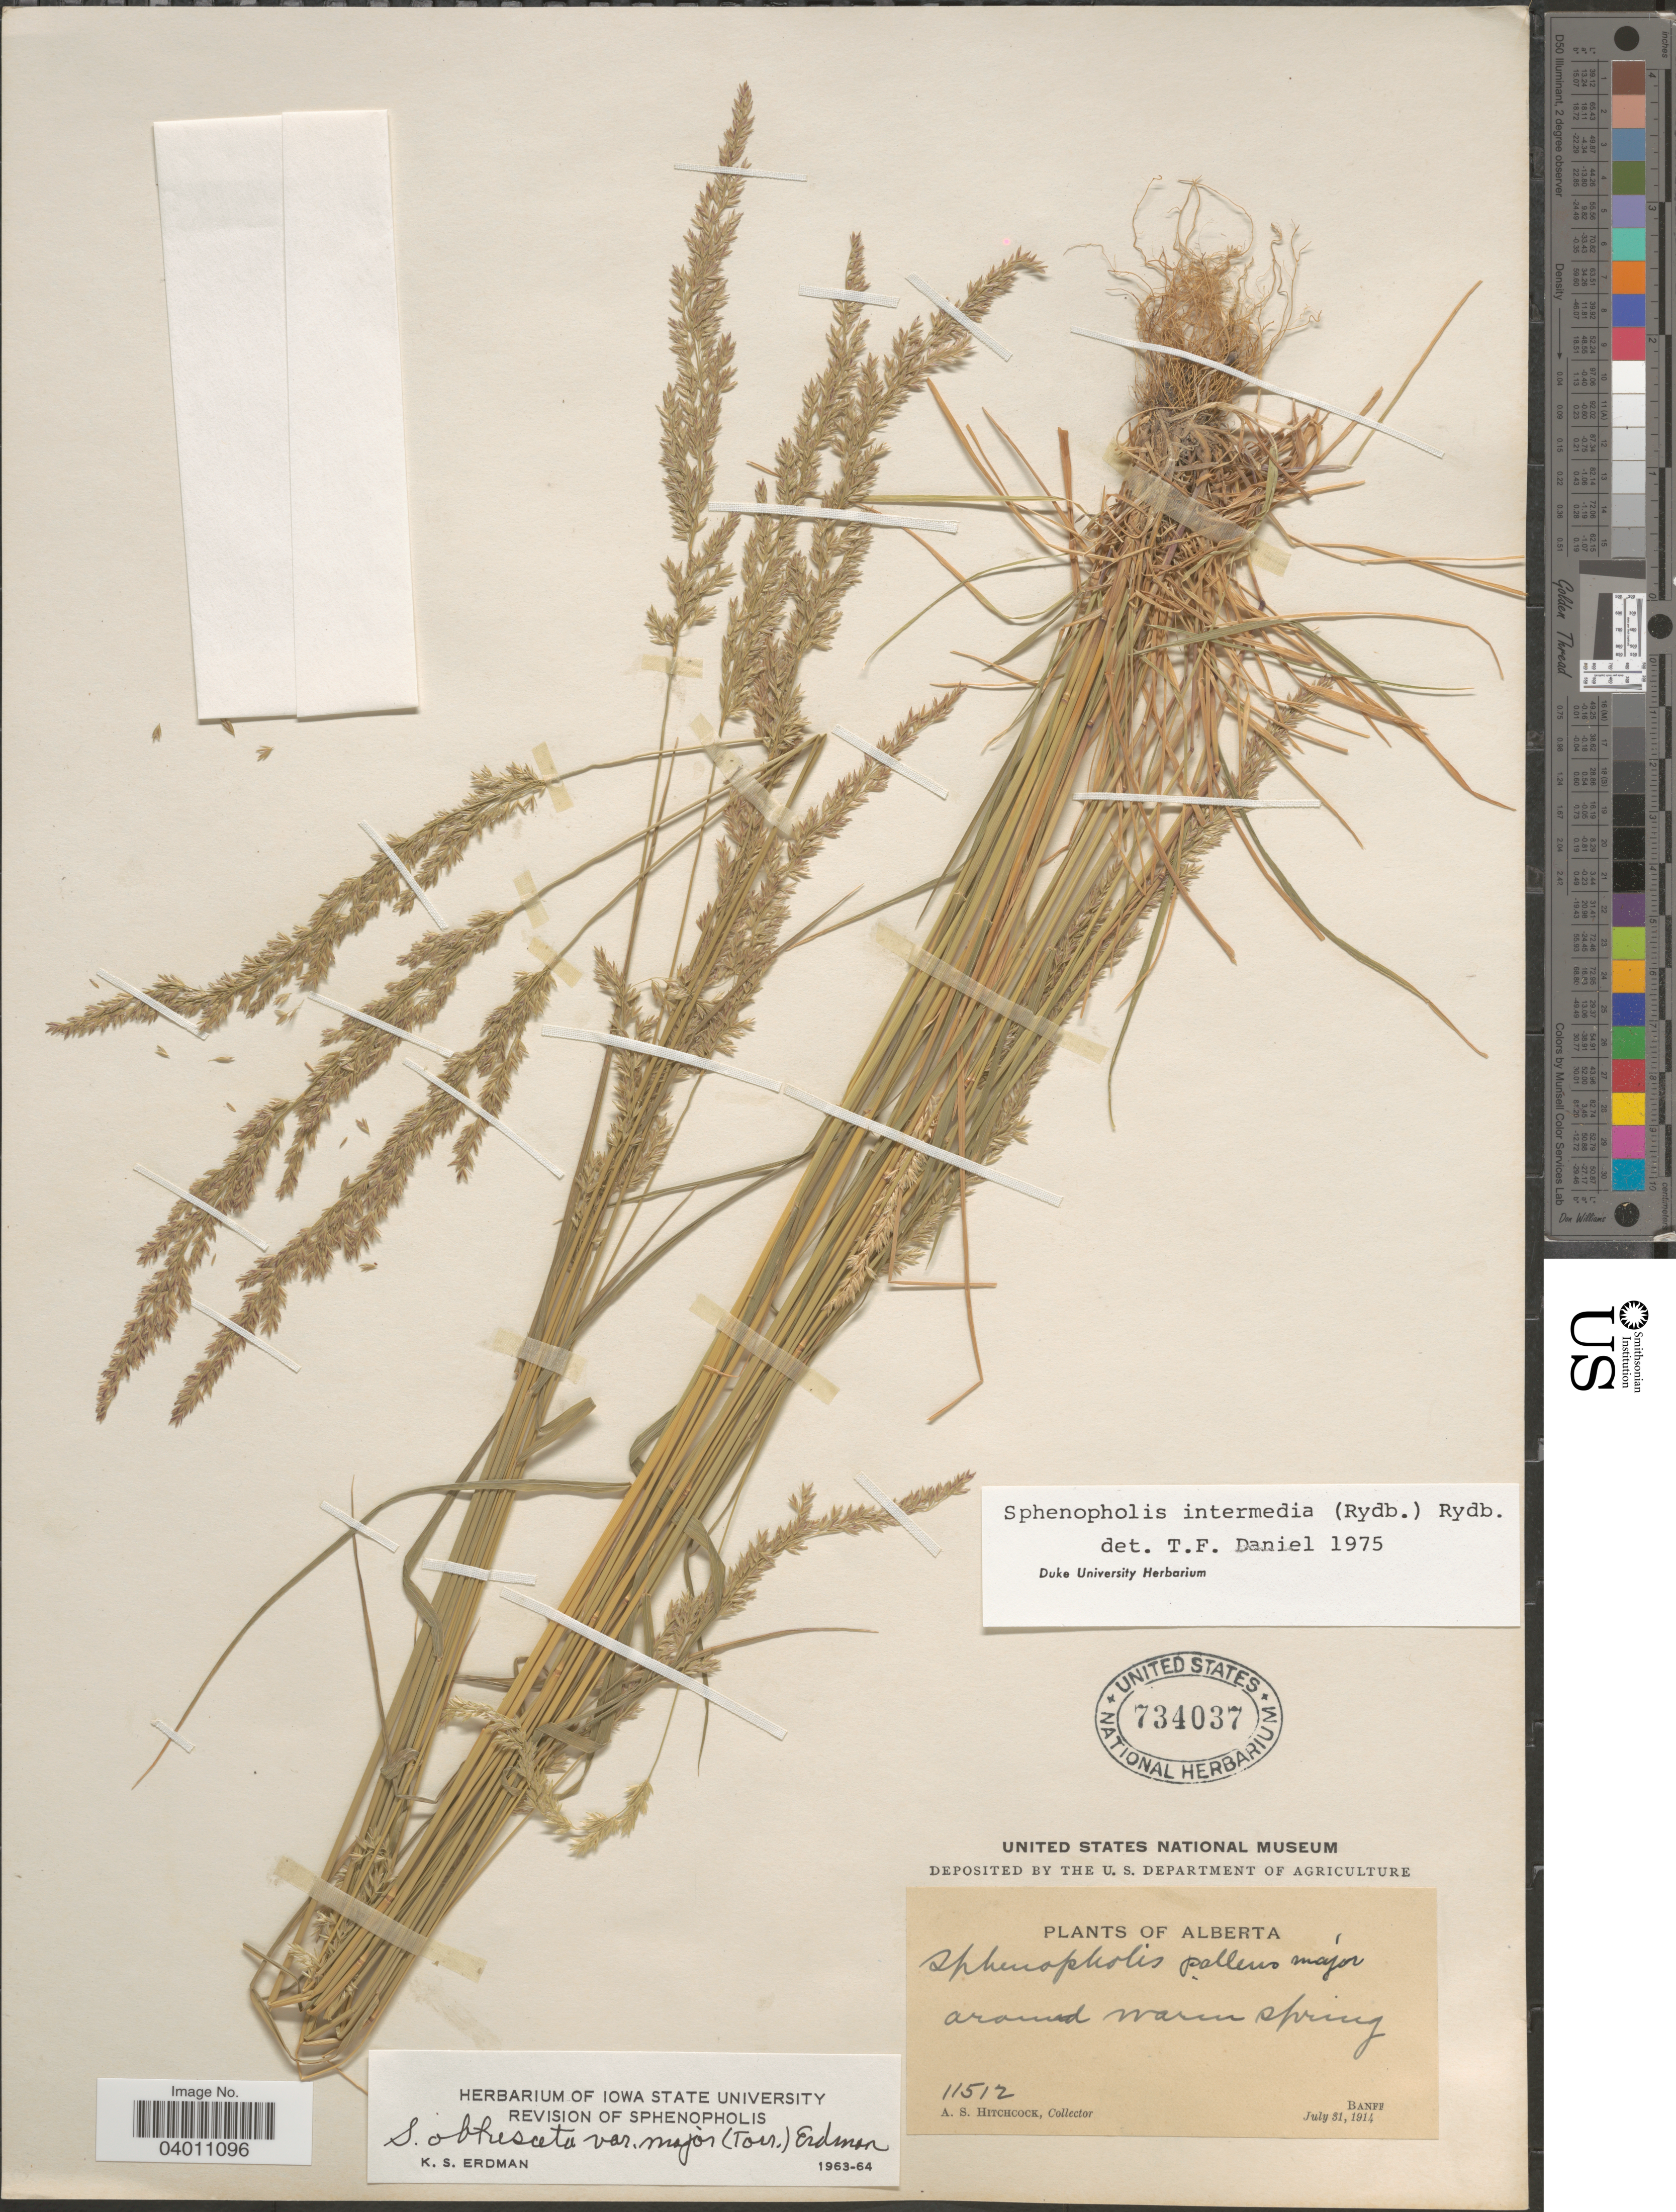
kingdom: Plantae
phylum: Tracheophyta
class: Liliopsida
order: Poales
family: Poaceae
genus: Sphenopholis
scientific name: Sphenopholis intermedia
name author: (Rydb.) Rydb.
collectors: A. S. Hitchcock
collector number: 11512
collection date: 1914-07-31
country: Canada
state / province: Alberta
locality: Around waren spring. Banff.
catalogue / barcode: US 734037